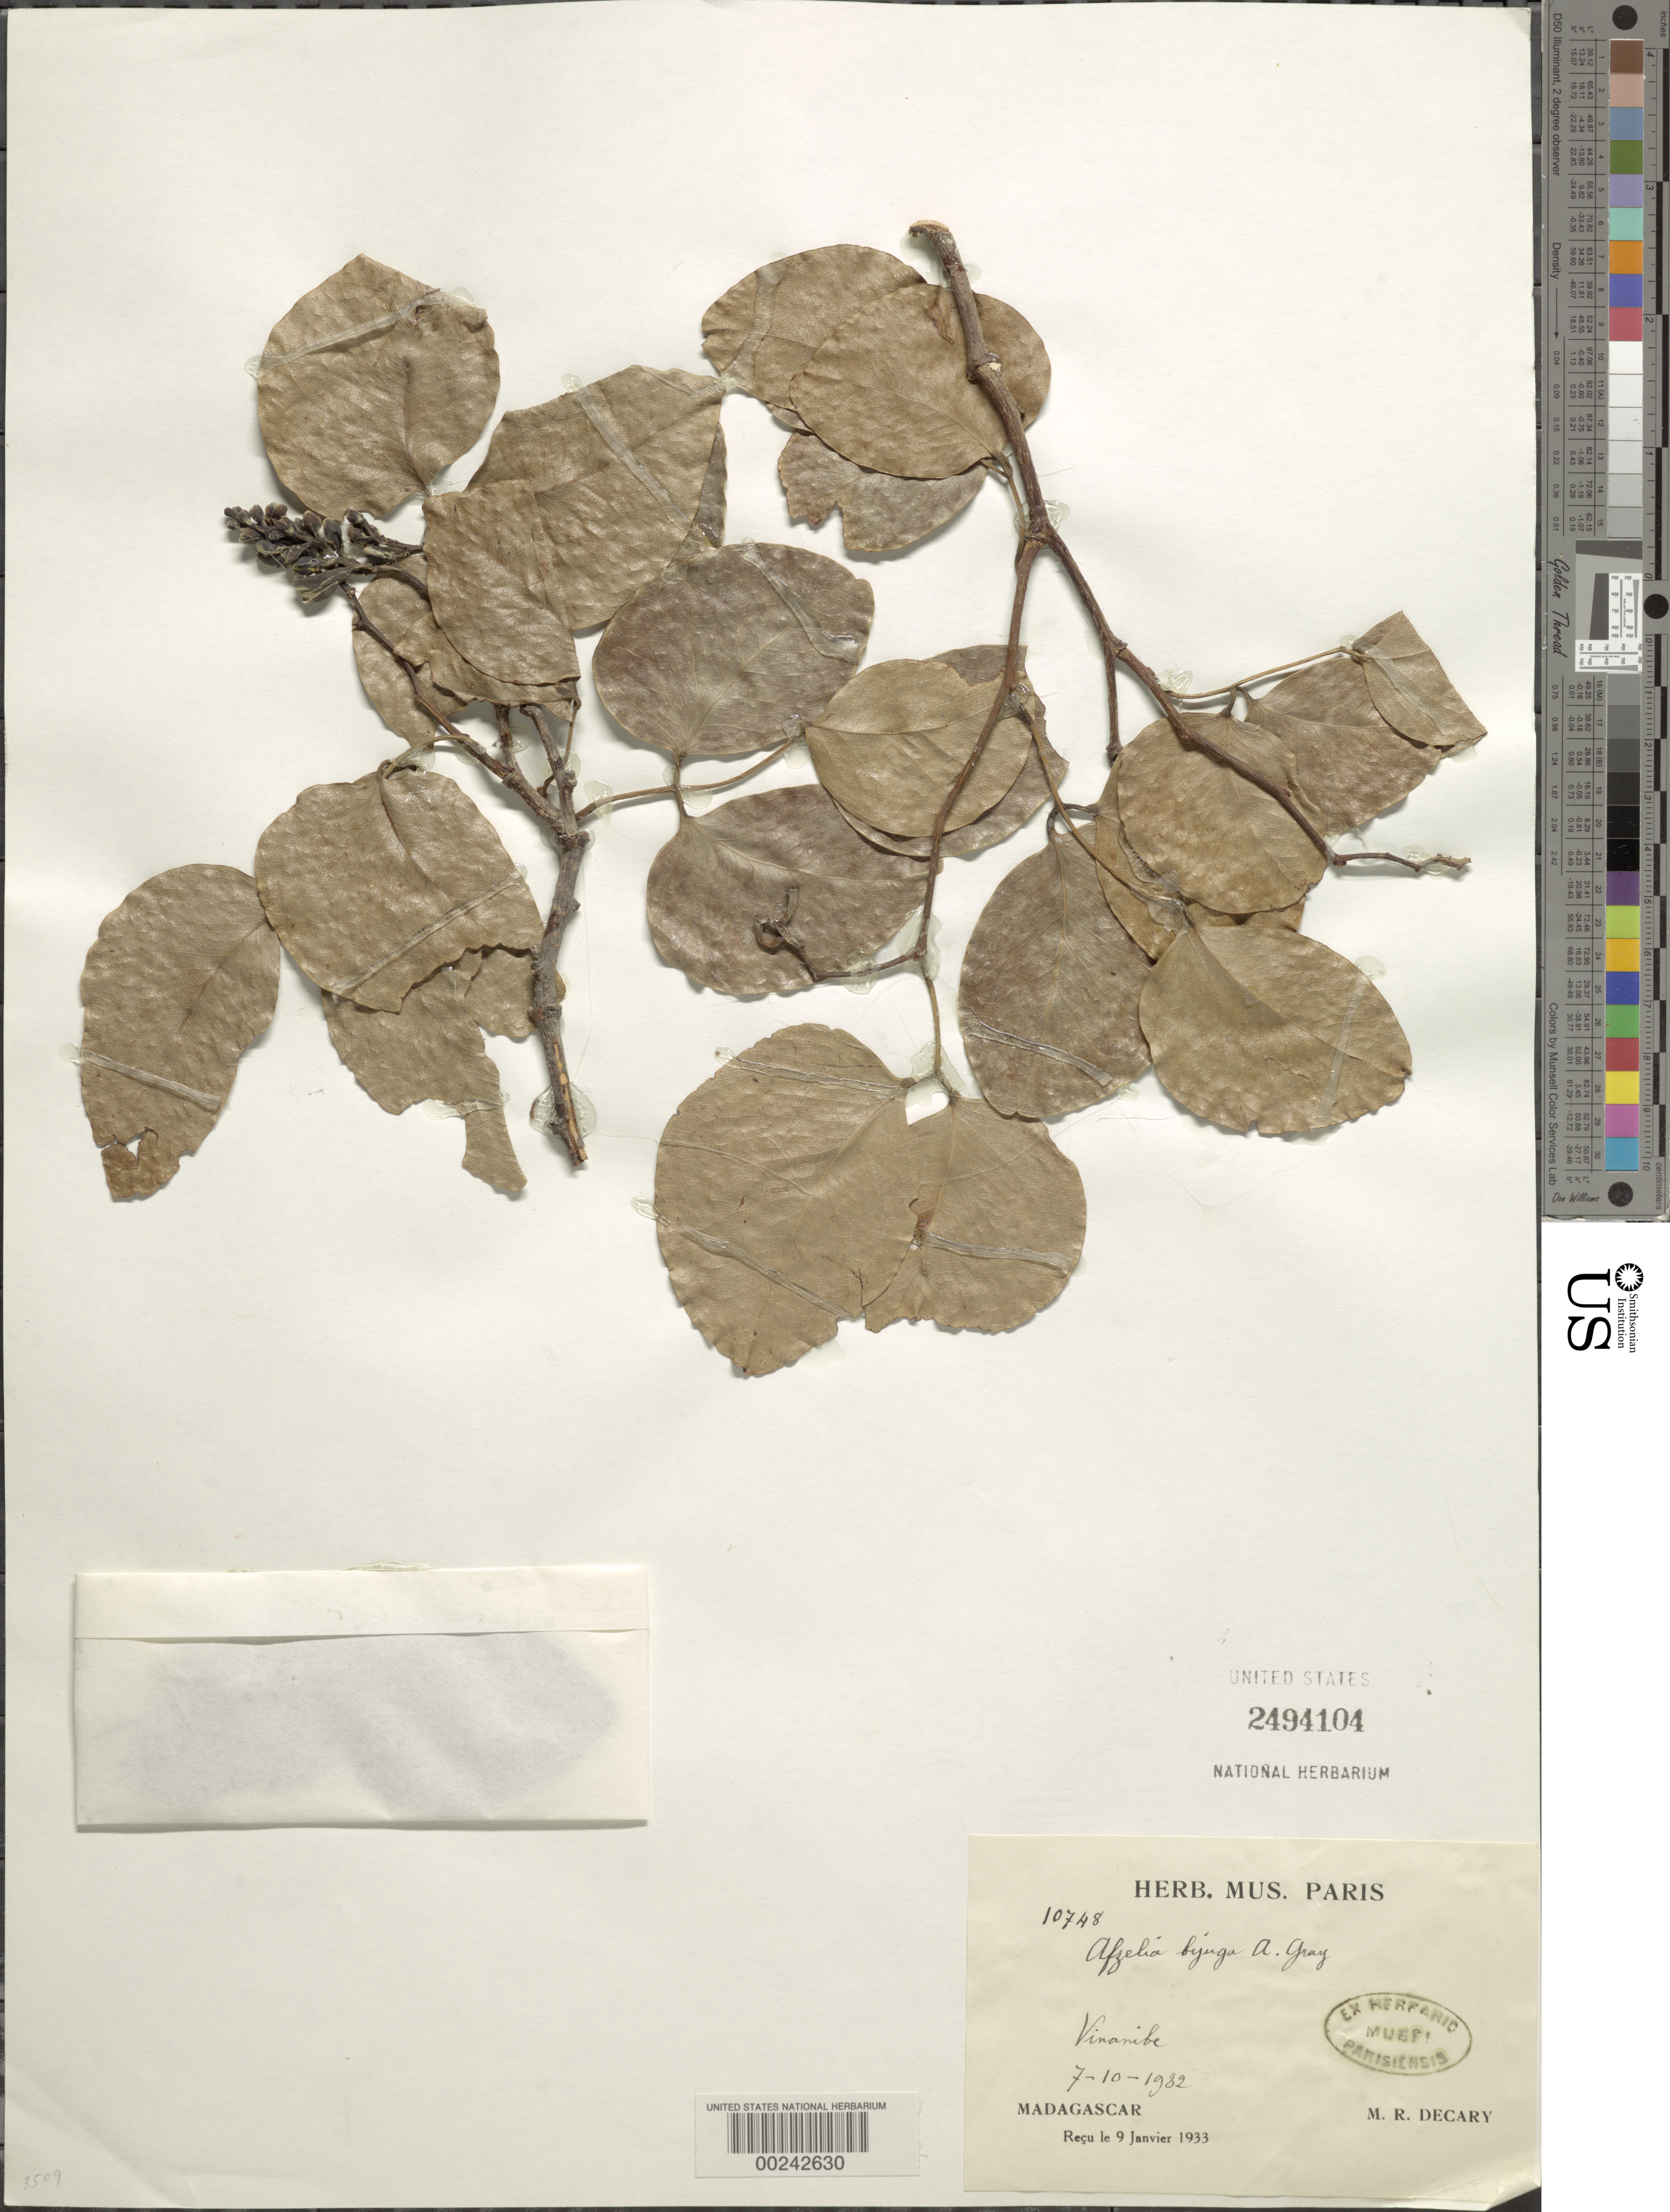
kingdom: Plantae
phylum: Tracheophyta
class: Magnoliopsida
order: Fabales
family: Fabaceae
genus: Afzelia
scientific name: Afzelia bijuga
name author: A. Gray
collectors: R. Decary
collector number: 10748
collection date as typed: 10 Jul 1932 or Jul 10 1932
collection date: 1932-07-10 or 1932-10-07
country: Madagascar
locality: Vinanibe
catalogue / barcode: US 2494104